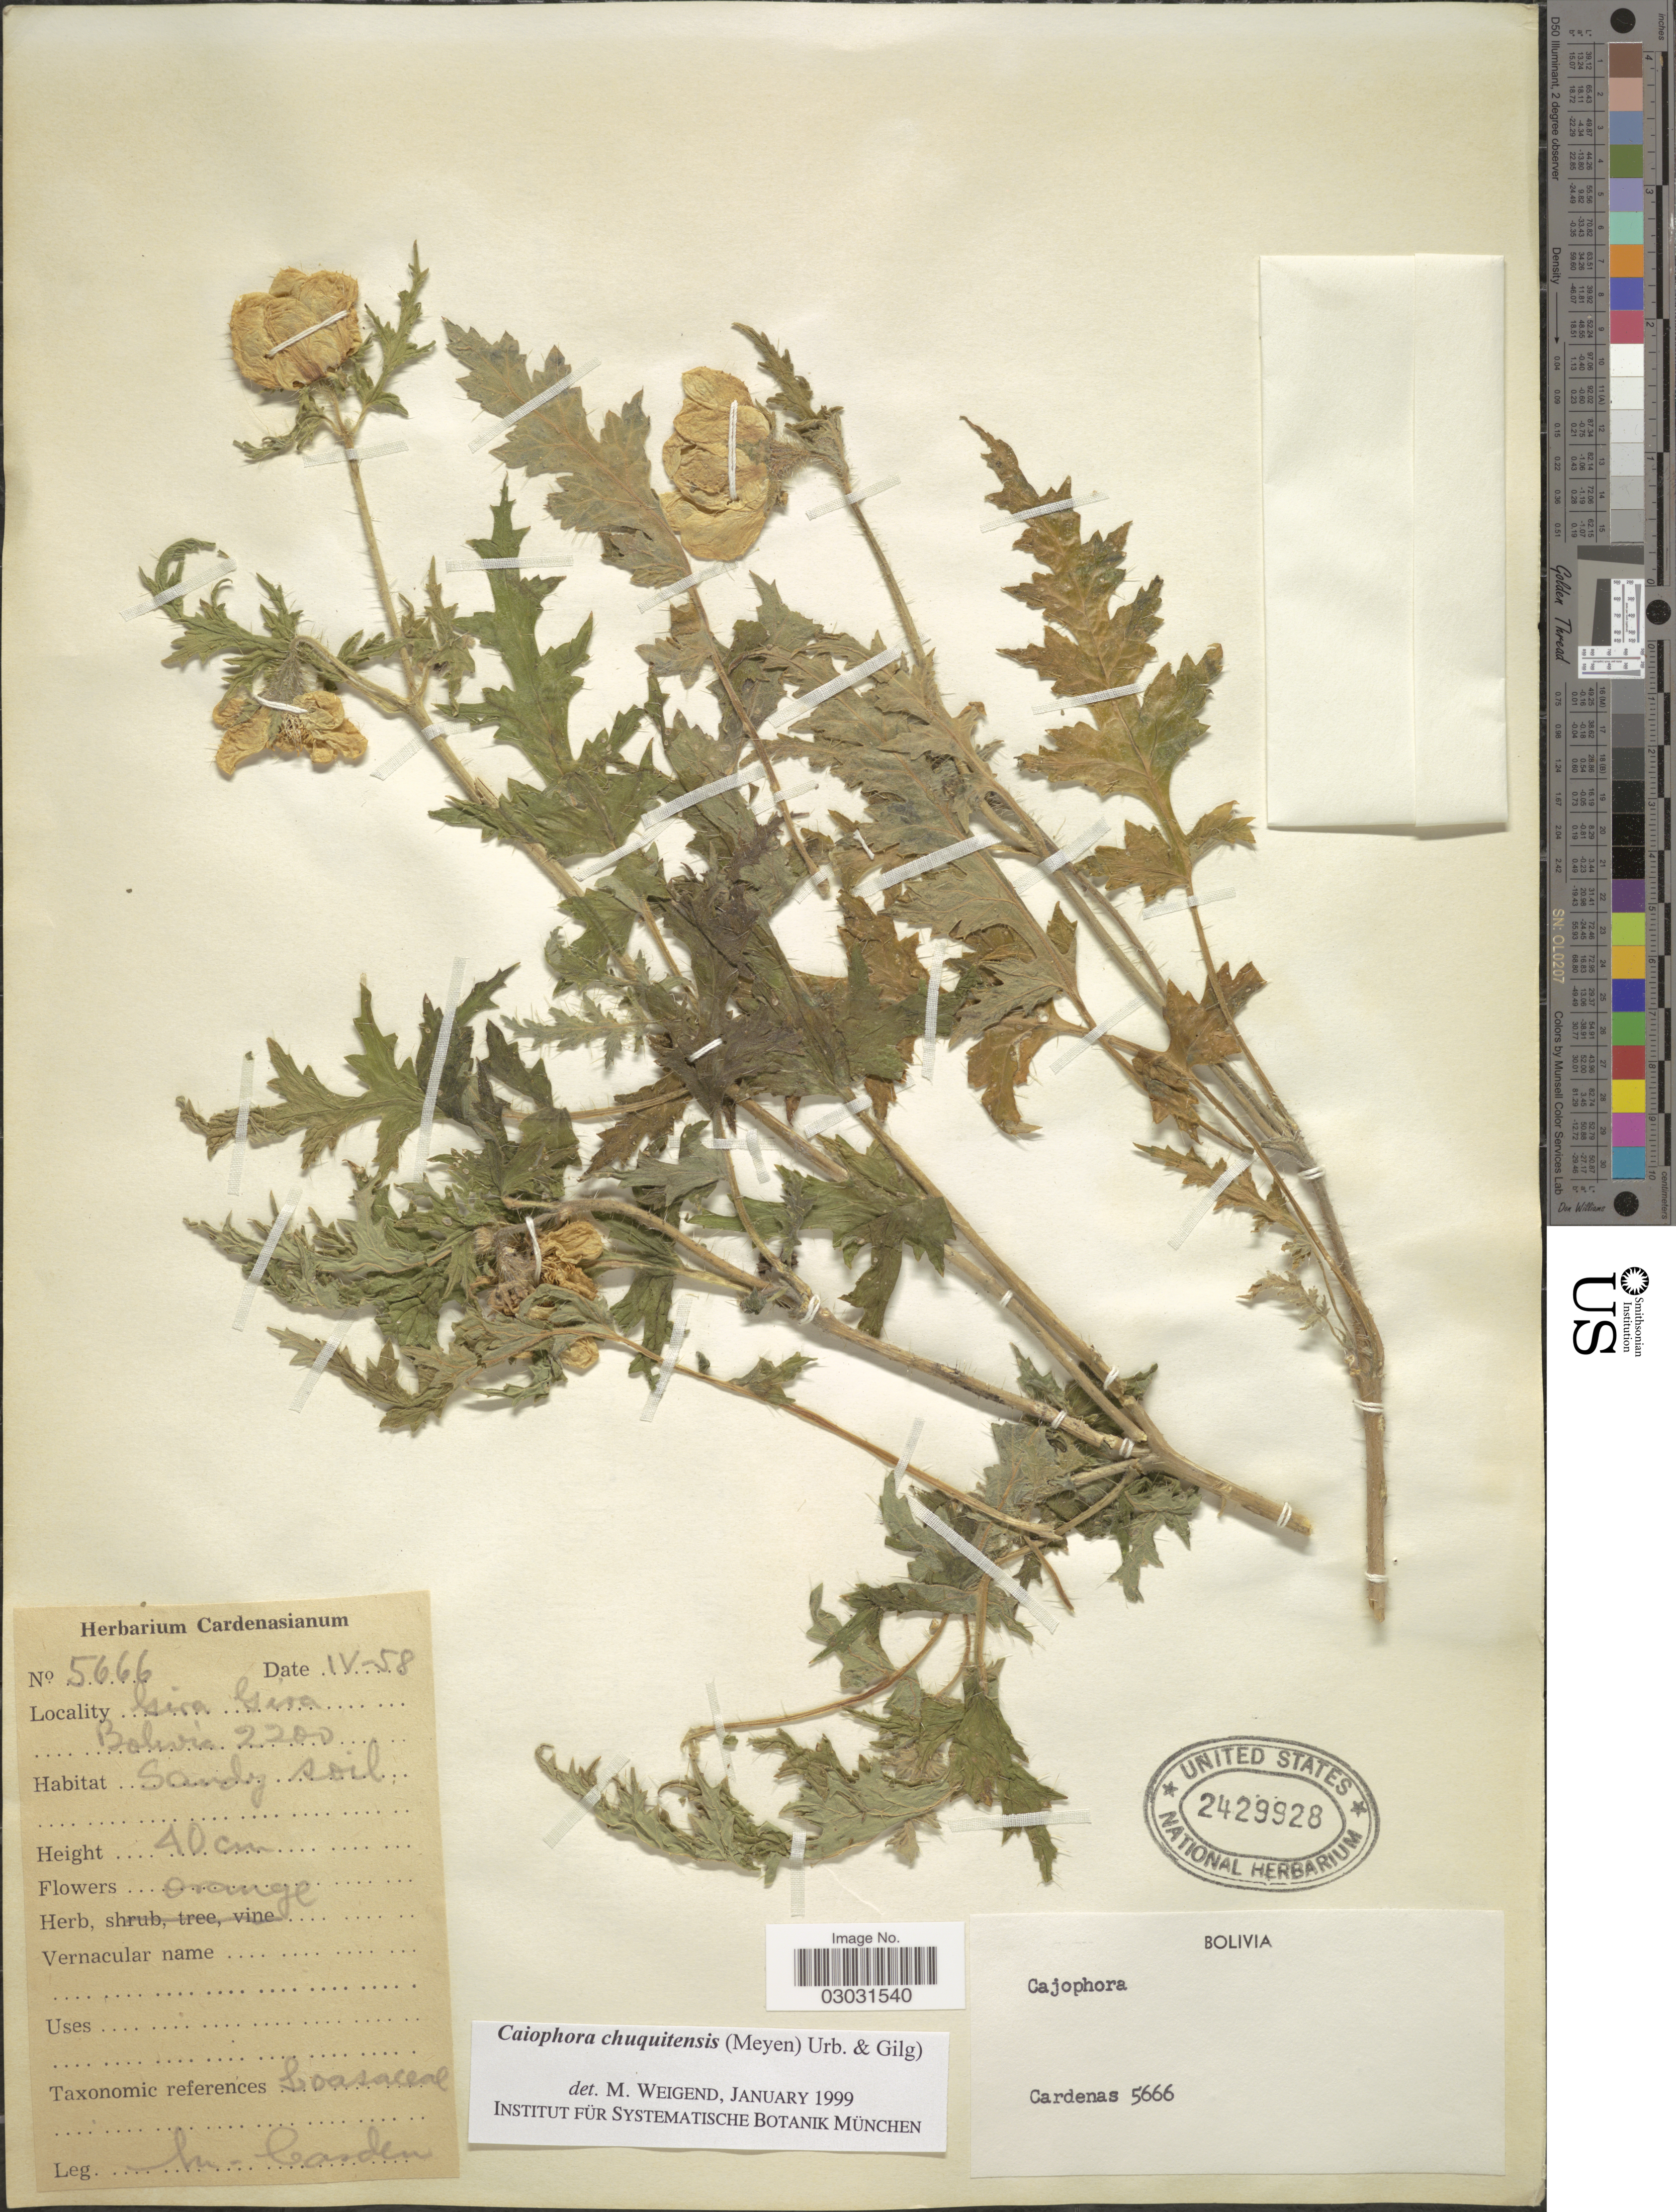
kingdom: Plantae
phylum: Tracheophyta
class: Magnoliopsida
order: Cornales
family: Loasaceae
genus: Caiophora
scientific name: Caiophora chuquitensis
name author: (Meyen) Urb. & Gilg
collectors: M. Cárdenas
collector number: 5666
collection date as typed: Transcribed d/m/y: /4/58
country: Bolivia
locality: Gira Gira.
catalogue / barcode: US 2429928